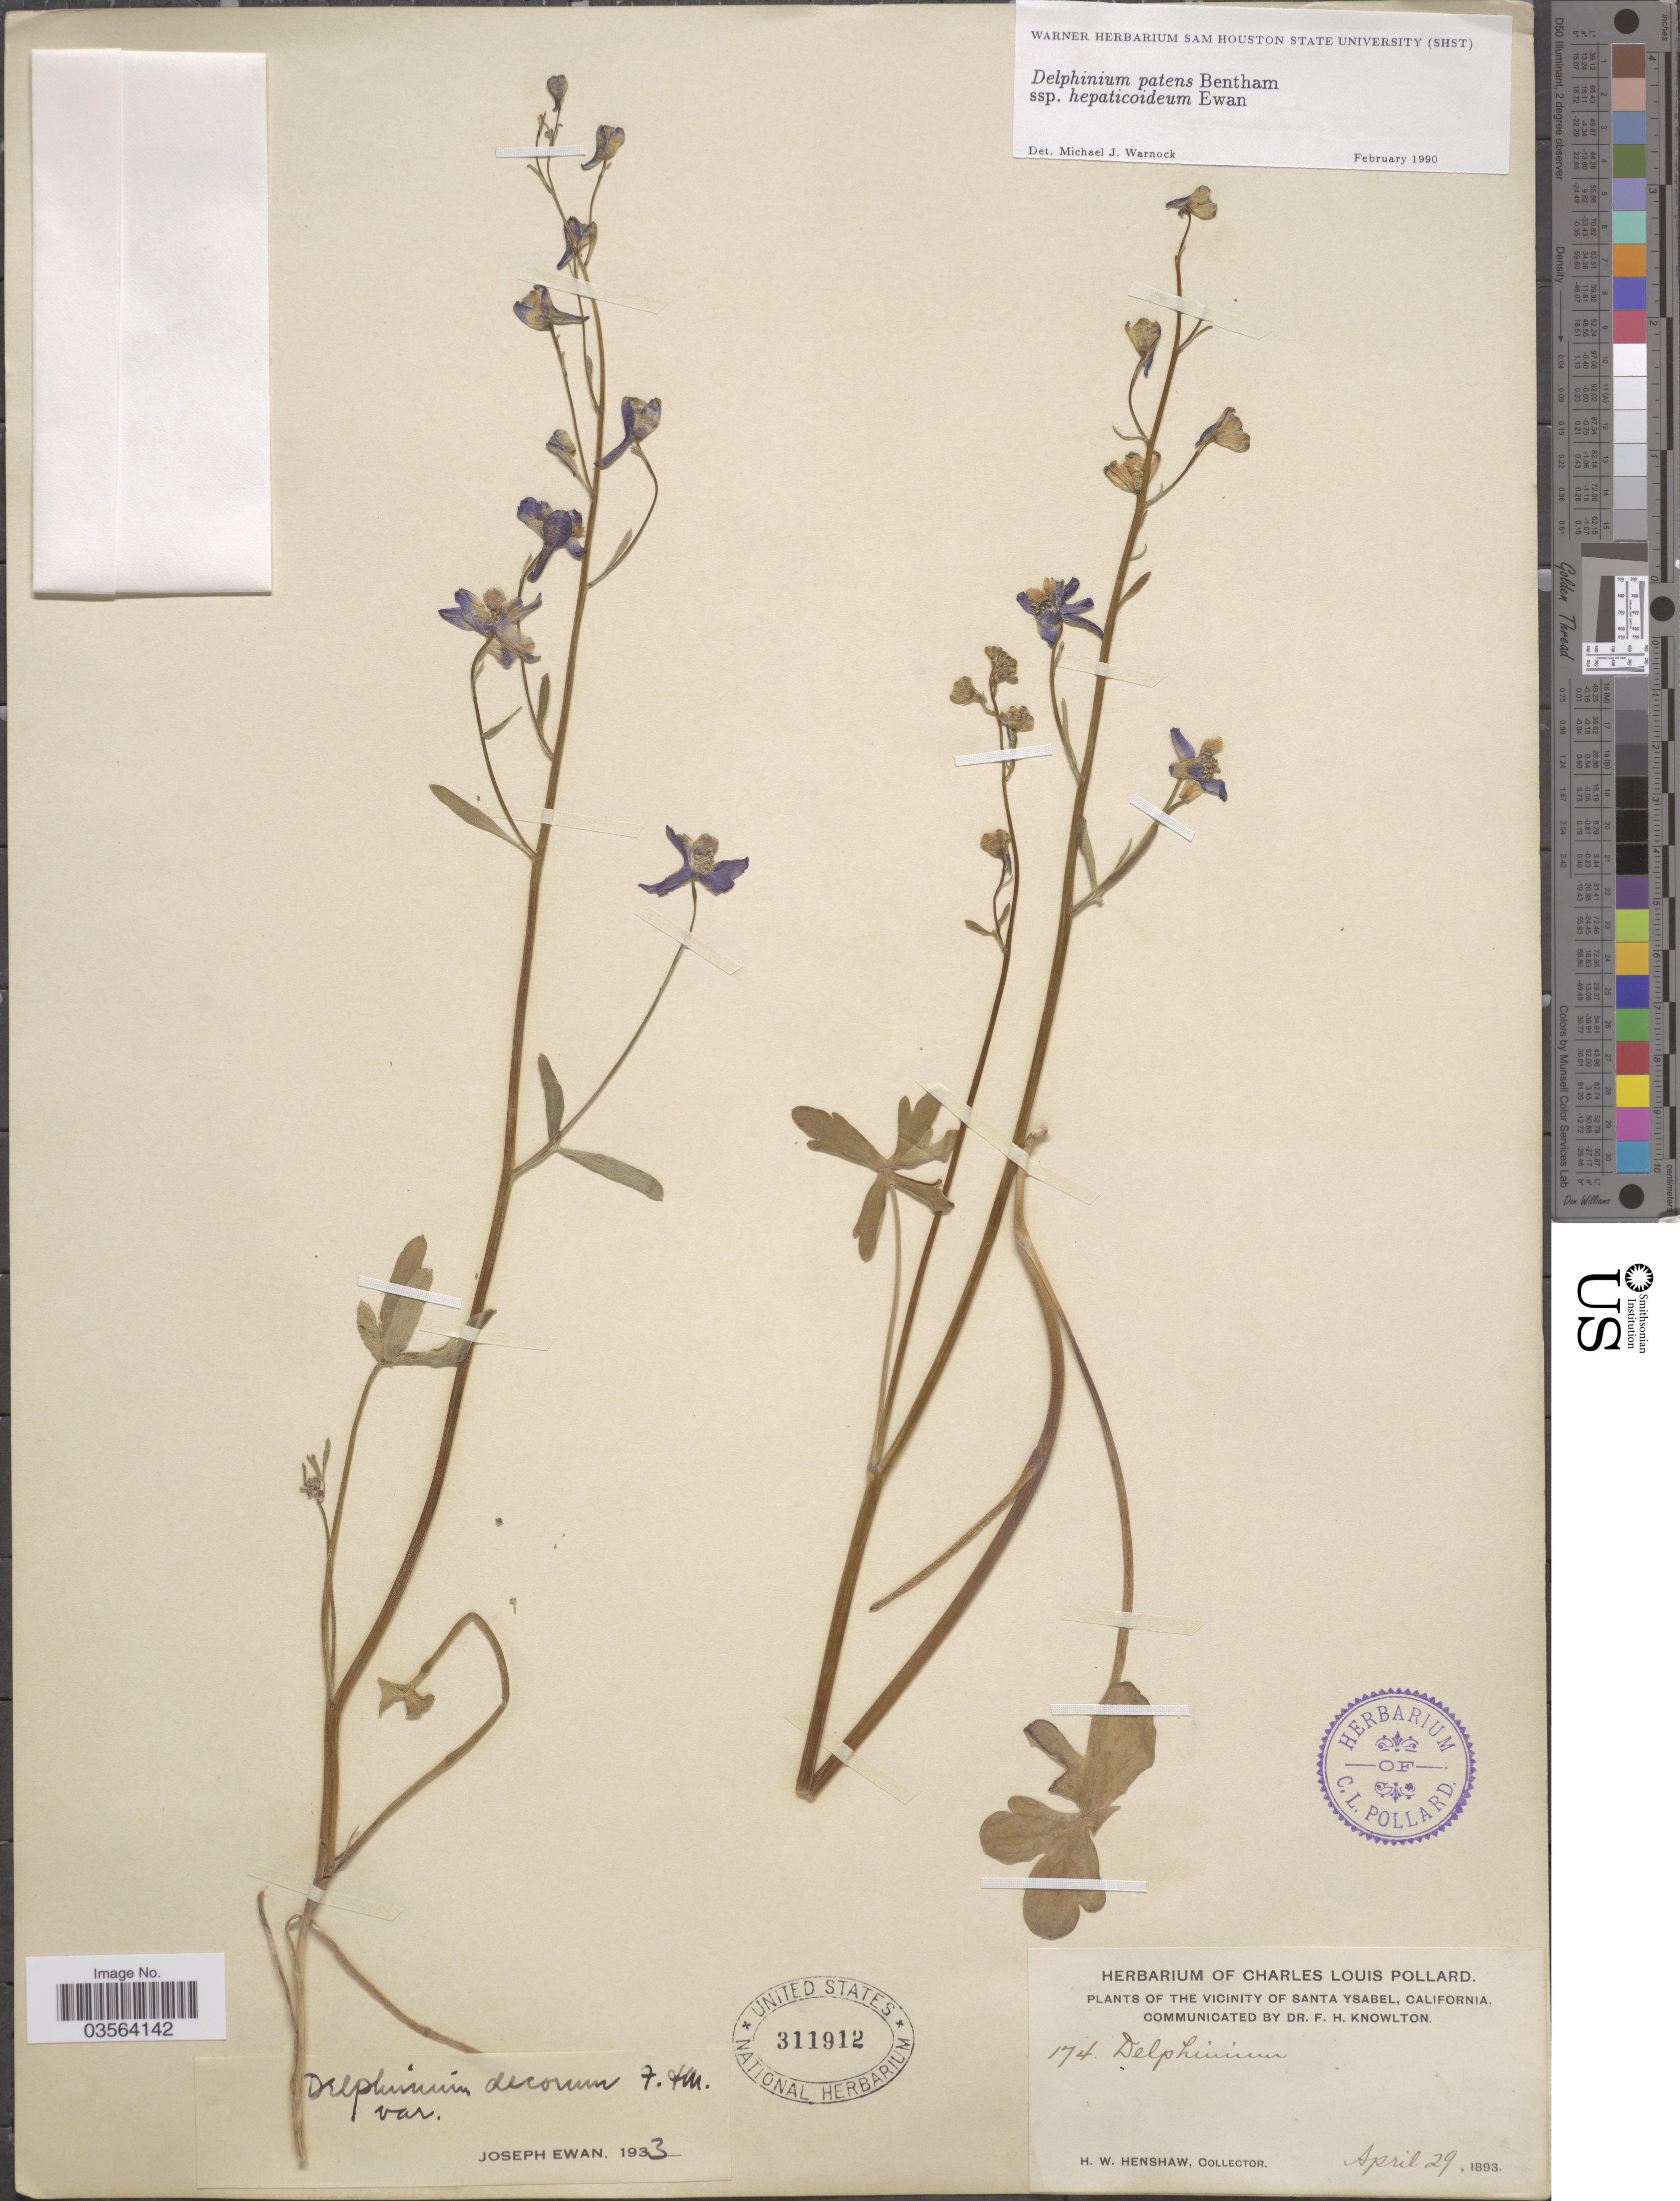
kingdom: Plantae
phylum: Tracheophyta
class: Magnoliopsida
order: Ranunculales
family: Ranunculaceae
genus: Delphinium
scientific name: Delphinium patens subsp. hepaticoideum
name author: Ewan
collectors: H. Henshaw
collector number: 174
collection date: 1893-04-29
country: United States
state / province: California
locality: The Vicinity of Santa Ysabel.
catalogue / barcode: US 311912